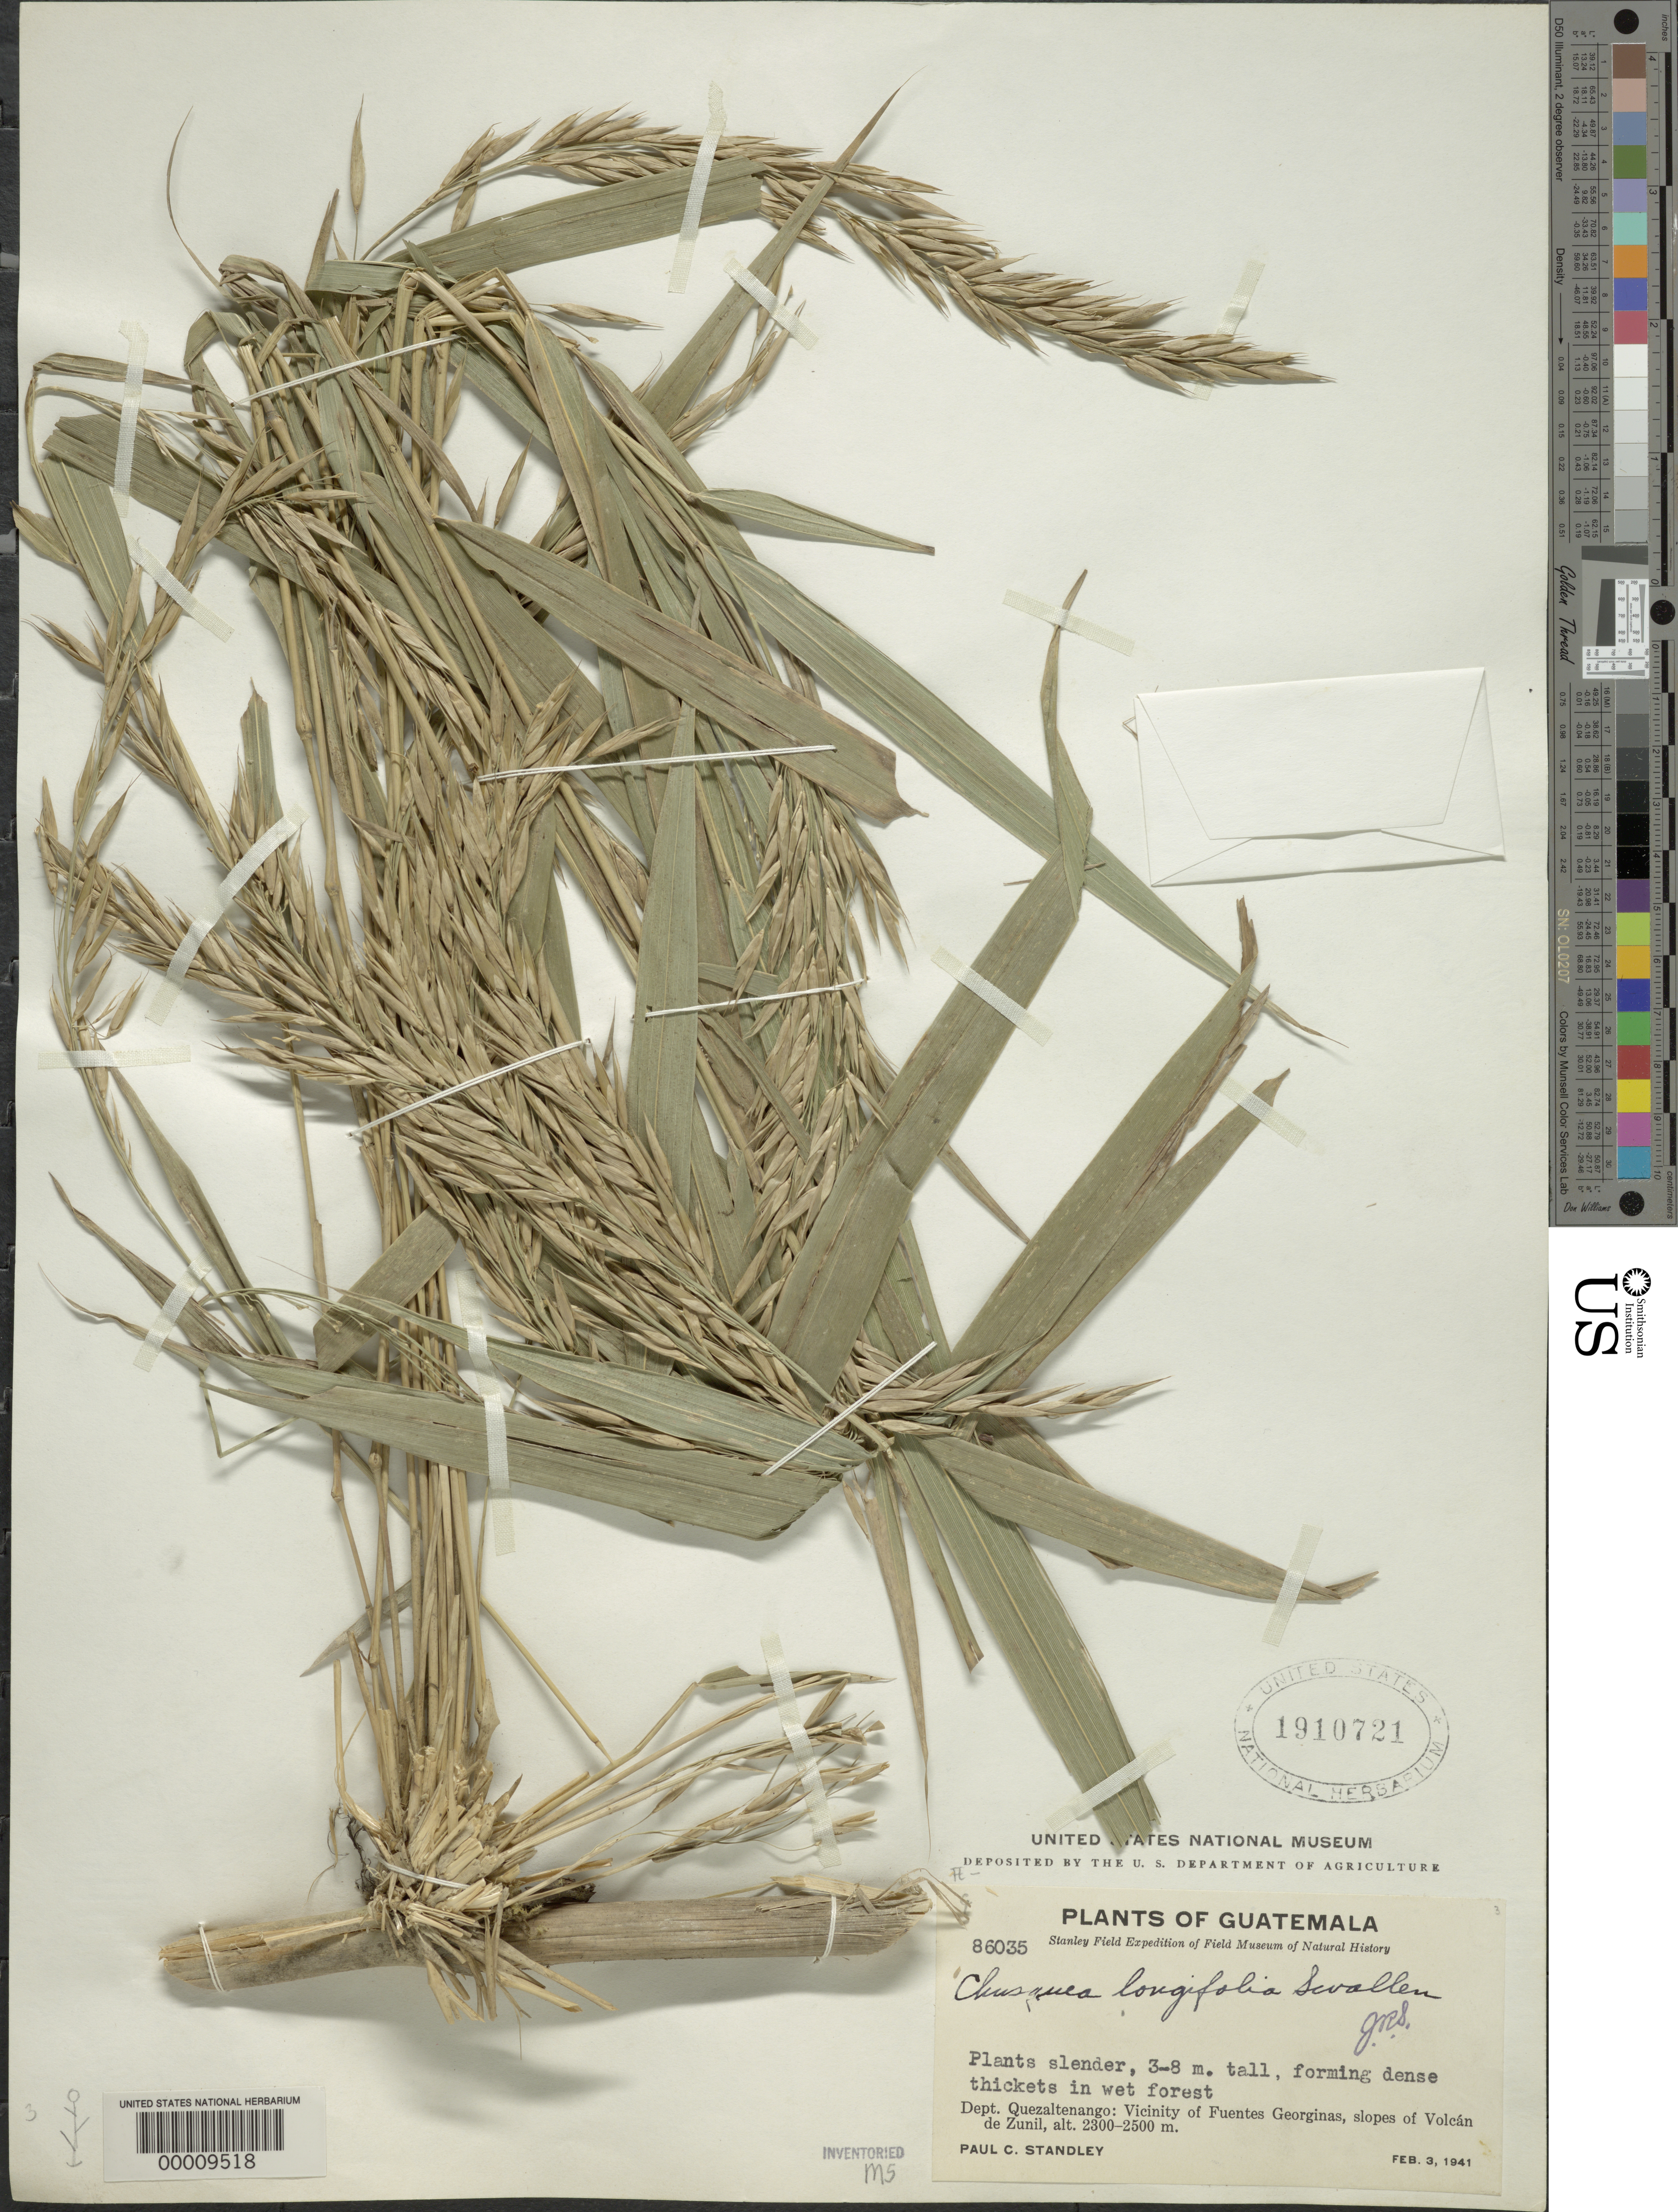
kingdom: Plantae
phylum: Tracheophyta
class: Liliopsida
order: Poales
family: Poaceae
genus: Chusquea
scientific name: Chusquea longifolia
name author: Swallen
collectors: P. C. Standley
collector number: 86035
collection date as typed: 03 Feb 1941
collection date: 1941-02-03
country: Guatemala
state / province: Quetzaltenango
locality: Fuentes Georginas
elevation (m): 2300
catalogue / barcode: US 1910721